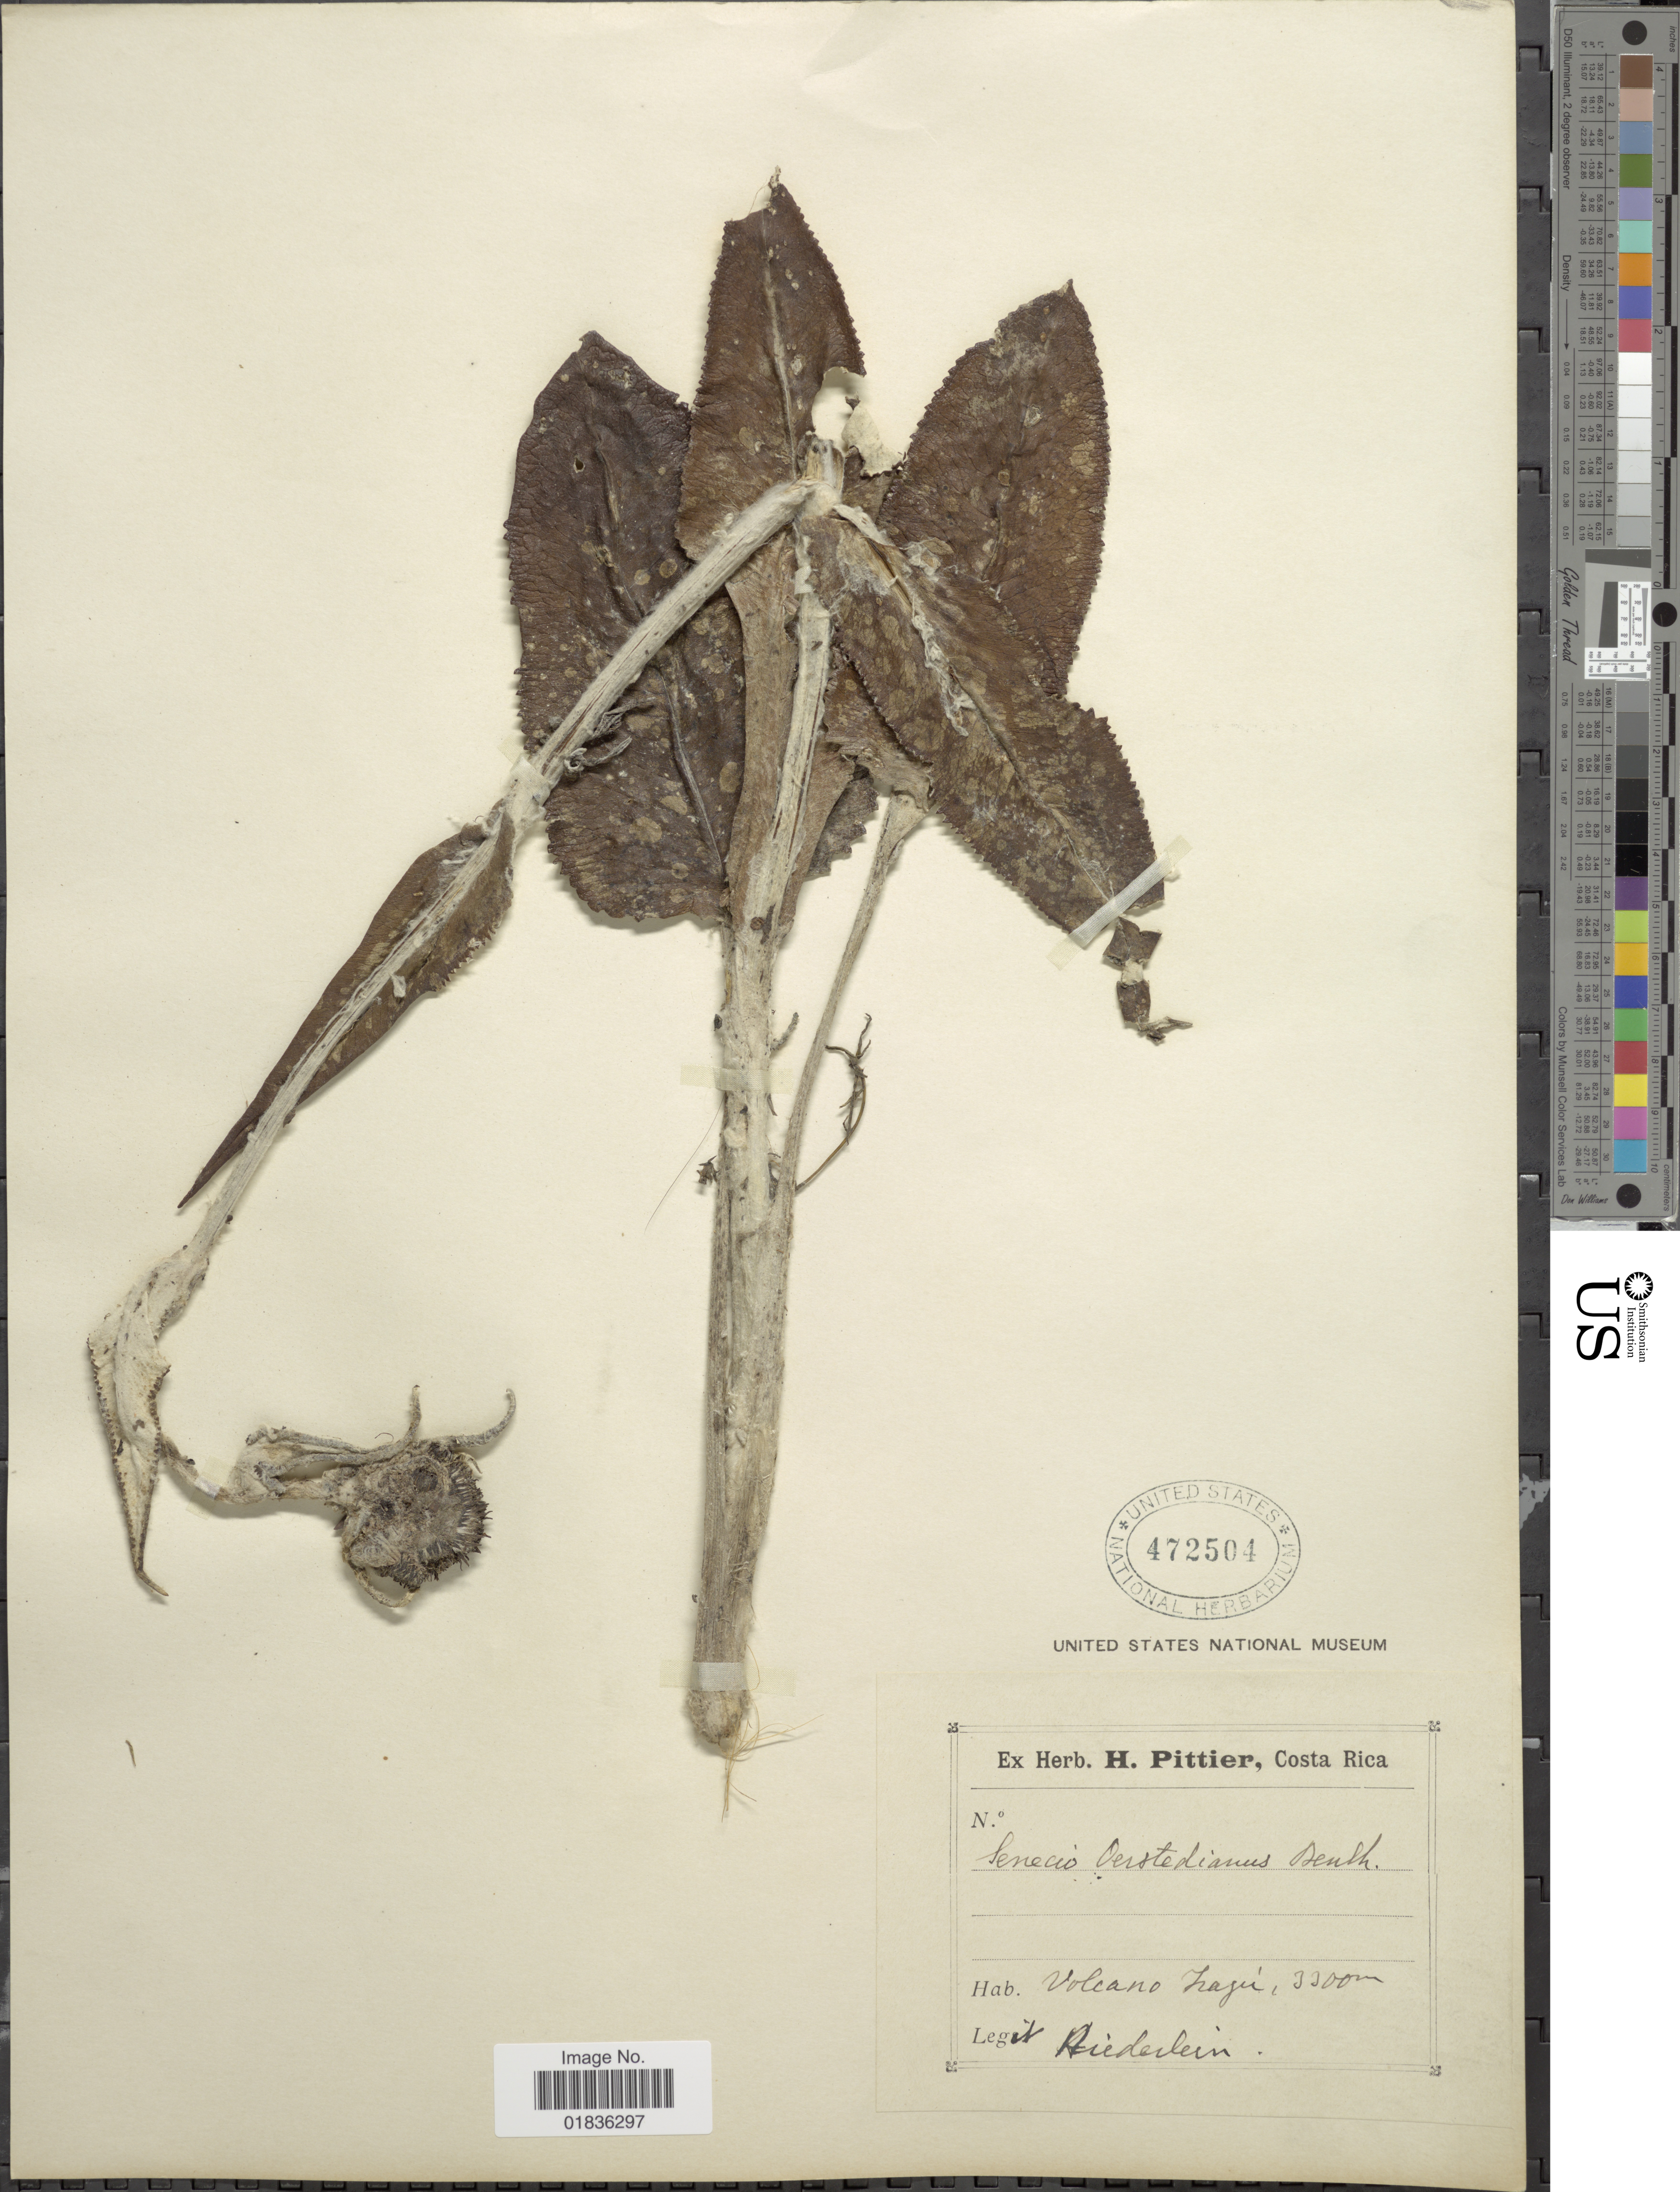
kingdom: Plantae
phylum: Tracheophyta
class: Magnoliopsida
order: Asterales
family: Asteraceae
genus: Senecio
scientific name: Senecio oerstedianus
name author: Benth.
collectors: Niederlein, --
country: Costa Rica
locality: Volcano Irazu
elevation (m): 3300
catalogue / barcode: US 472504